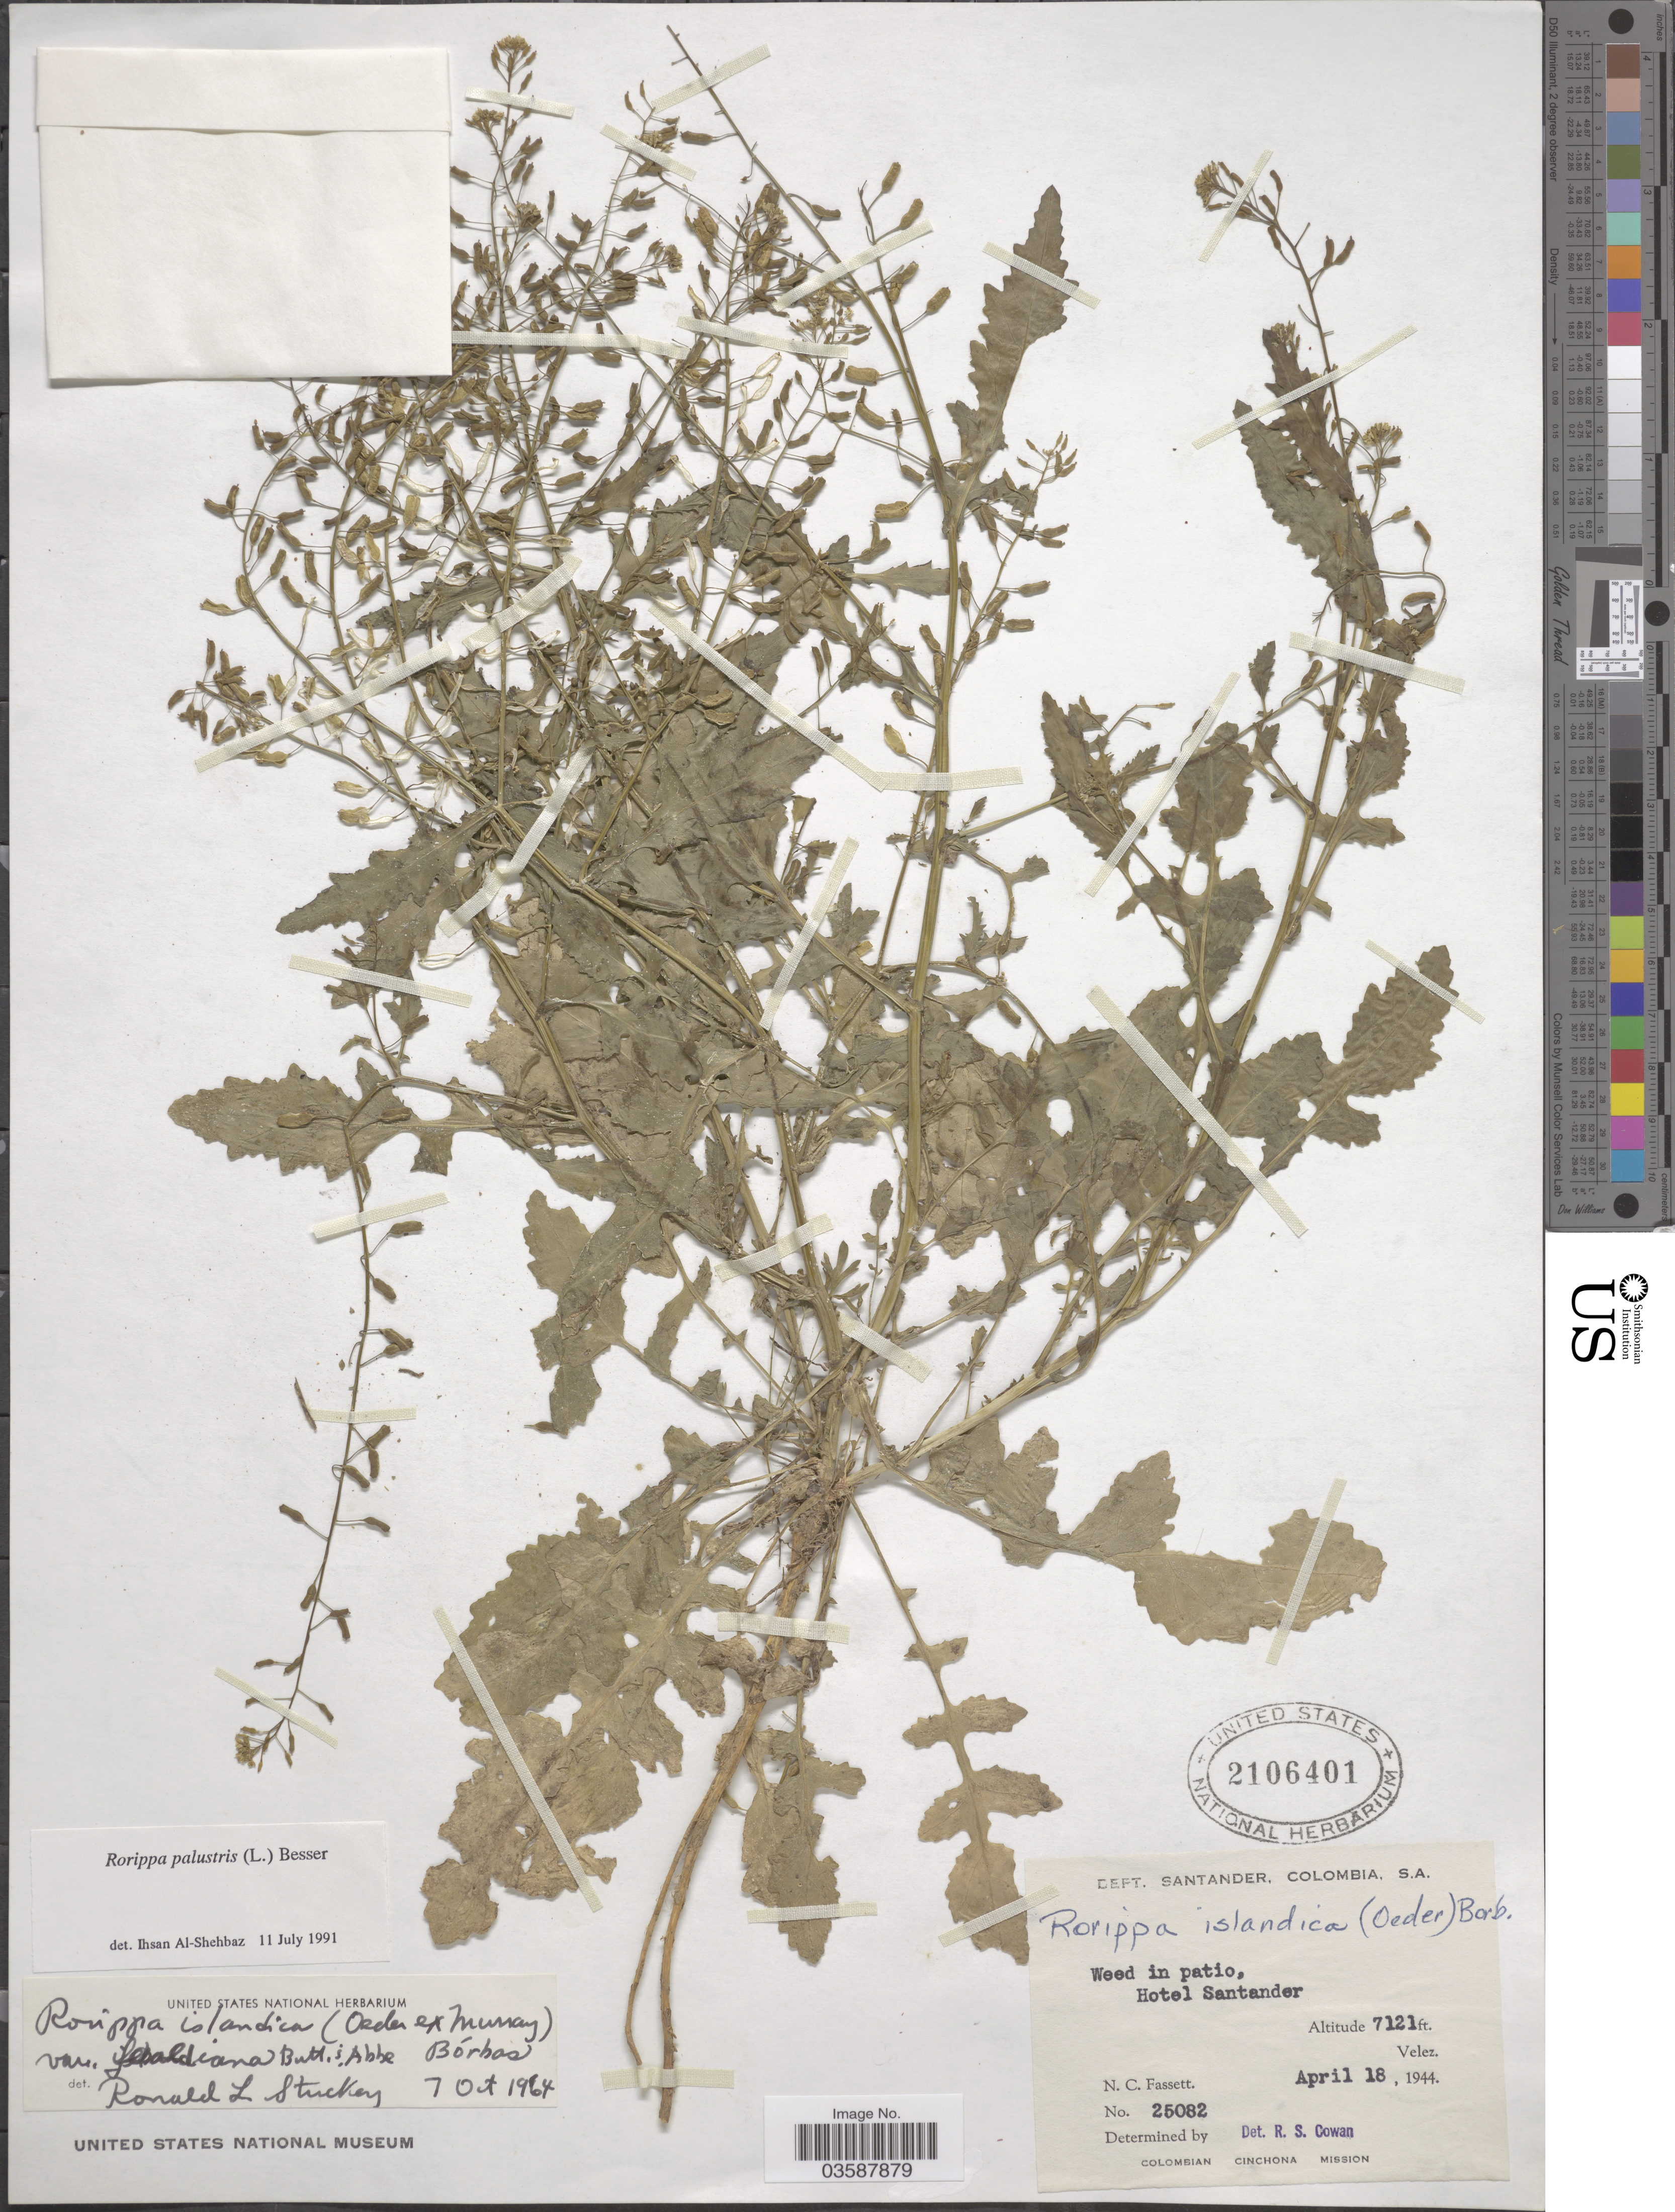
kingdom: Plantae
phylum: Tracheophyta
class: Magnoliopsida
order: Brassicales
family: Brassicaceae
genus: Rorippa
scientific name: Rorippa palustris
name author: (L.) Besser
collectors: N. C. Fassett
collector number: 25082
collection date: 1944-04-18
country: Colombia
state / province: Santander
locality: Dept. Santander. Hotel Santander.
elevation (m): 2170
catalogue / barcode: US 2106401